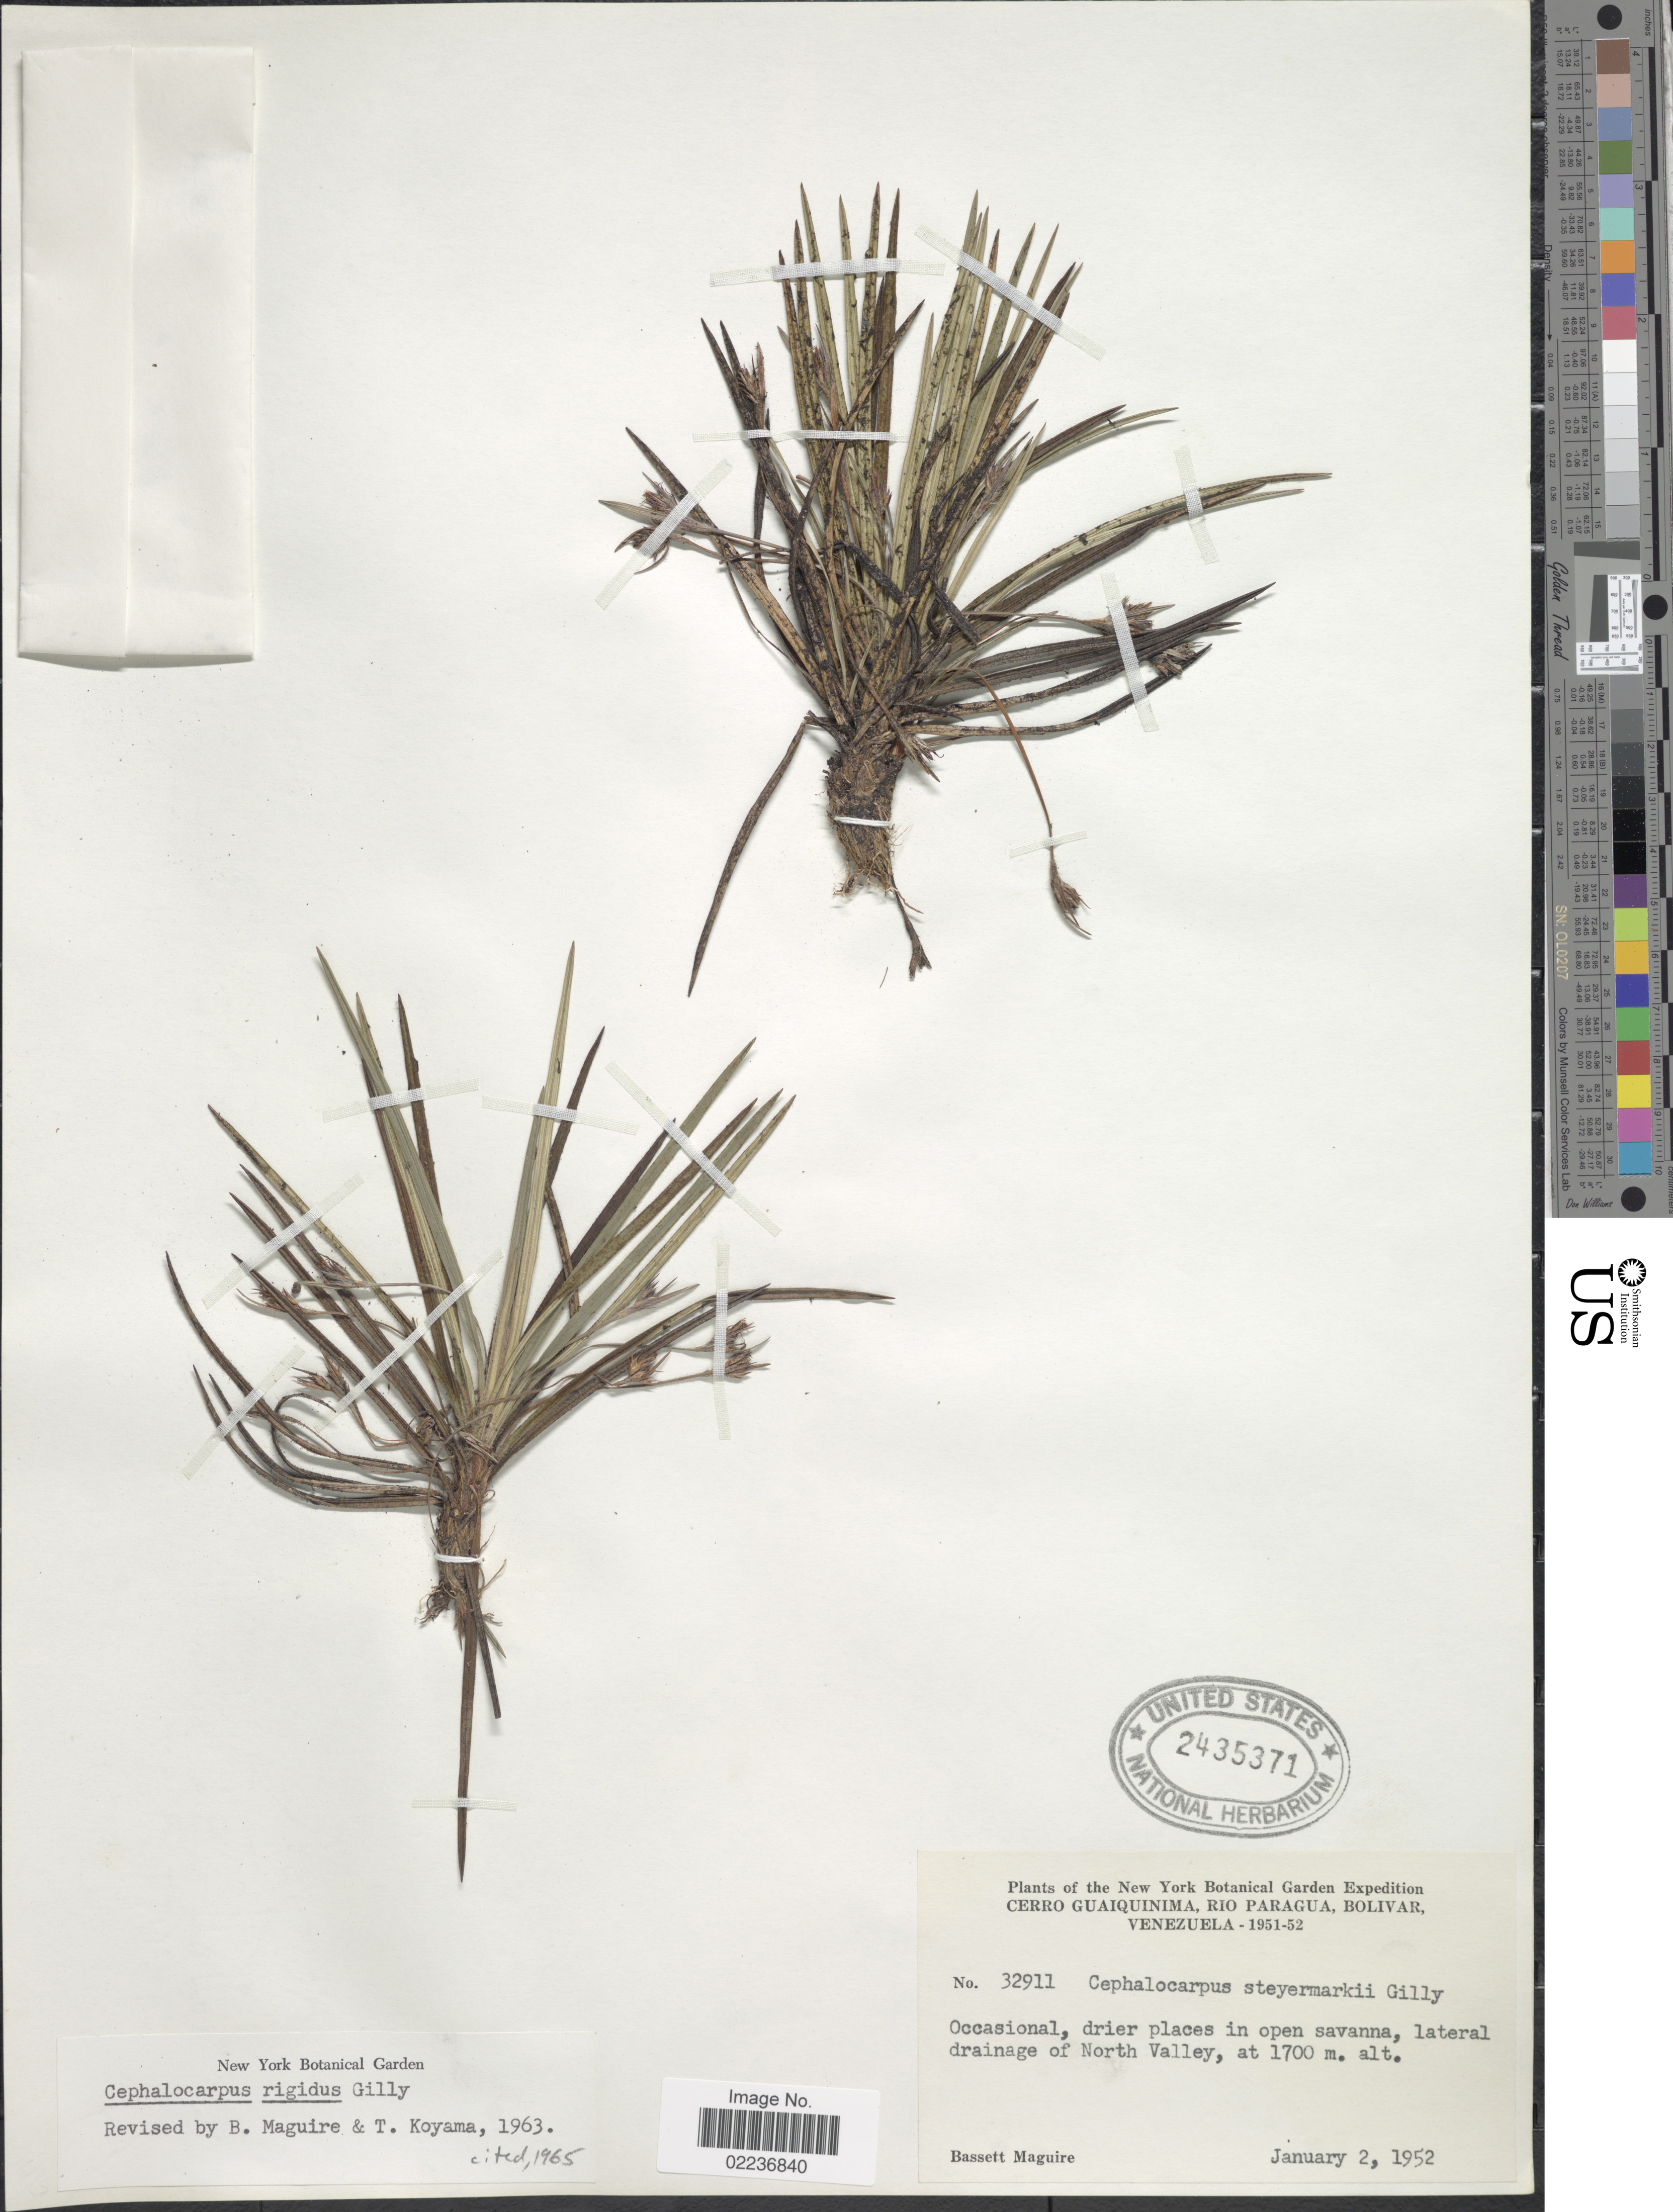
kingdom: Plantae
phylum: Tracheophyta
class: Liliopsida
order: Poales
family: Cyperaceae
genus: Cephalocarpus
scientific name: Cephalocarpus rigidus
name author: Gilly ex Gleason & Killip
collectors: B. Maguire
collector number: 32911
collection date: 1952-01-02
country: Venezuela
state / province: Bolivar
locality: Cerro Guaiquinma, Rio Paragua, occasional, drier places in open savanna, lateral drainage of North Valley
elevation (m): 1700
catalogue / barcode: US 2435371